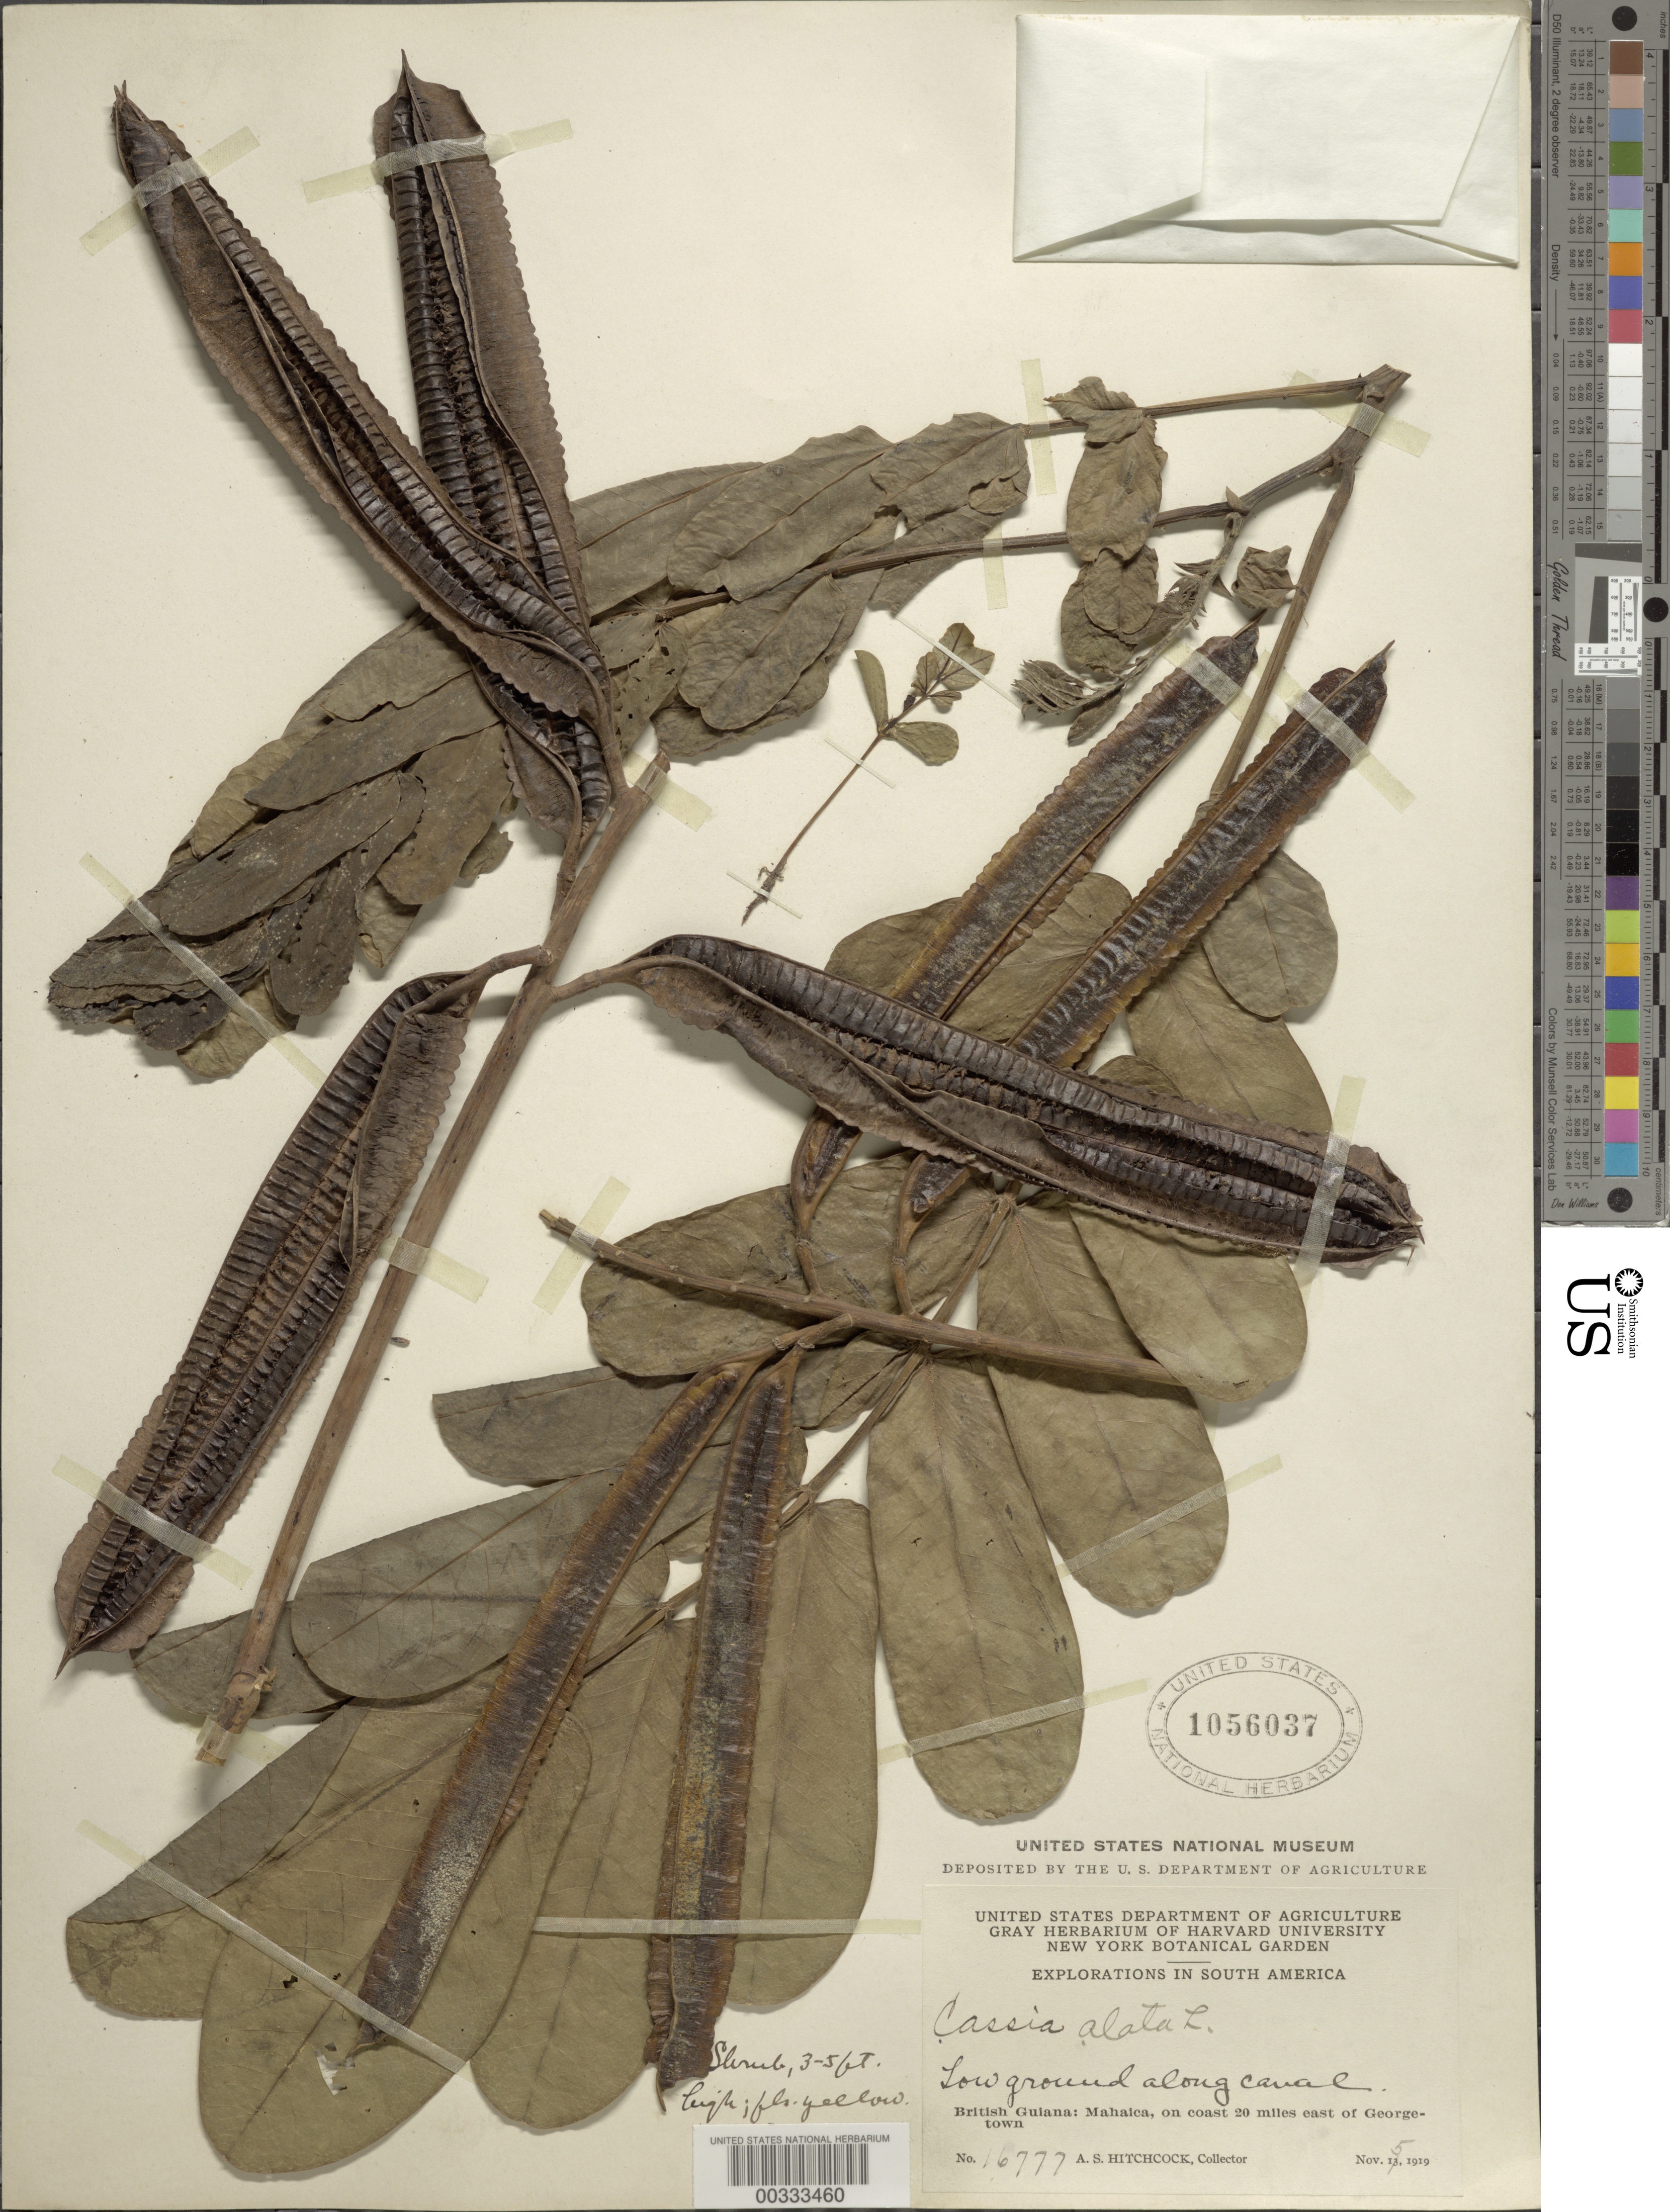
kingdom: Plantae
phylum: Tracheophyta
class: Magnoliopsida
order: Fabales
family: Fabaceae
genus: Senna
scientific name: Senna alata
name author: (L.) Roxb.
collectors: A. S. Hitchcock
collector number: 16777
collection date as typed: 05 Nov 1919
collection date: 1919-11-05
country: Guyana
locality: Mahaica, on coast 20 mi e of georgetown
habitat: Low ground along canal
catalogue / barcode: US 1056037